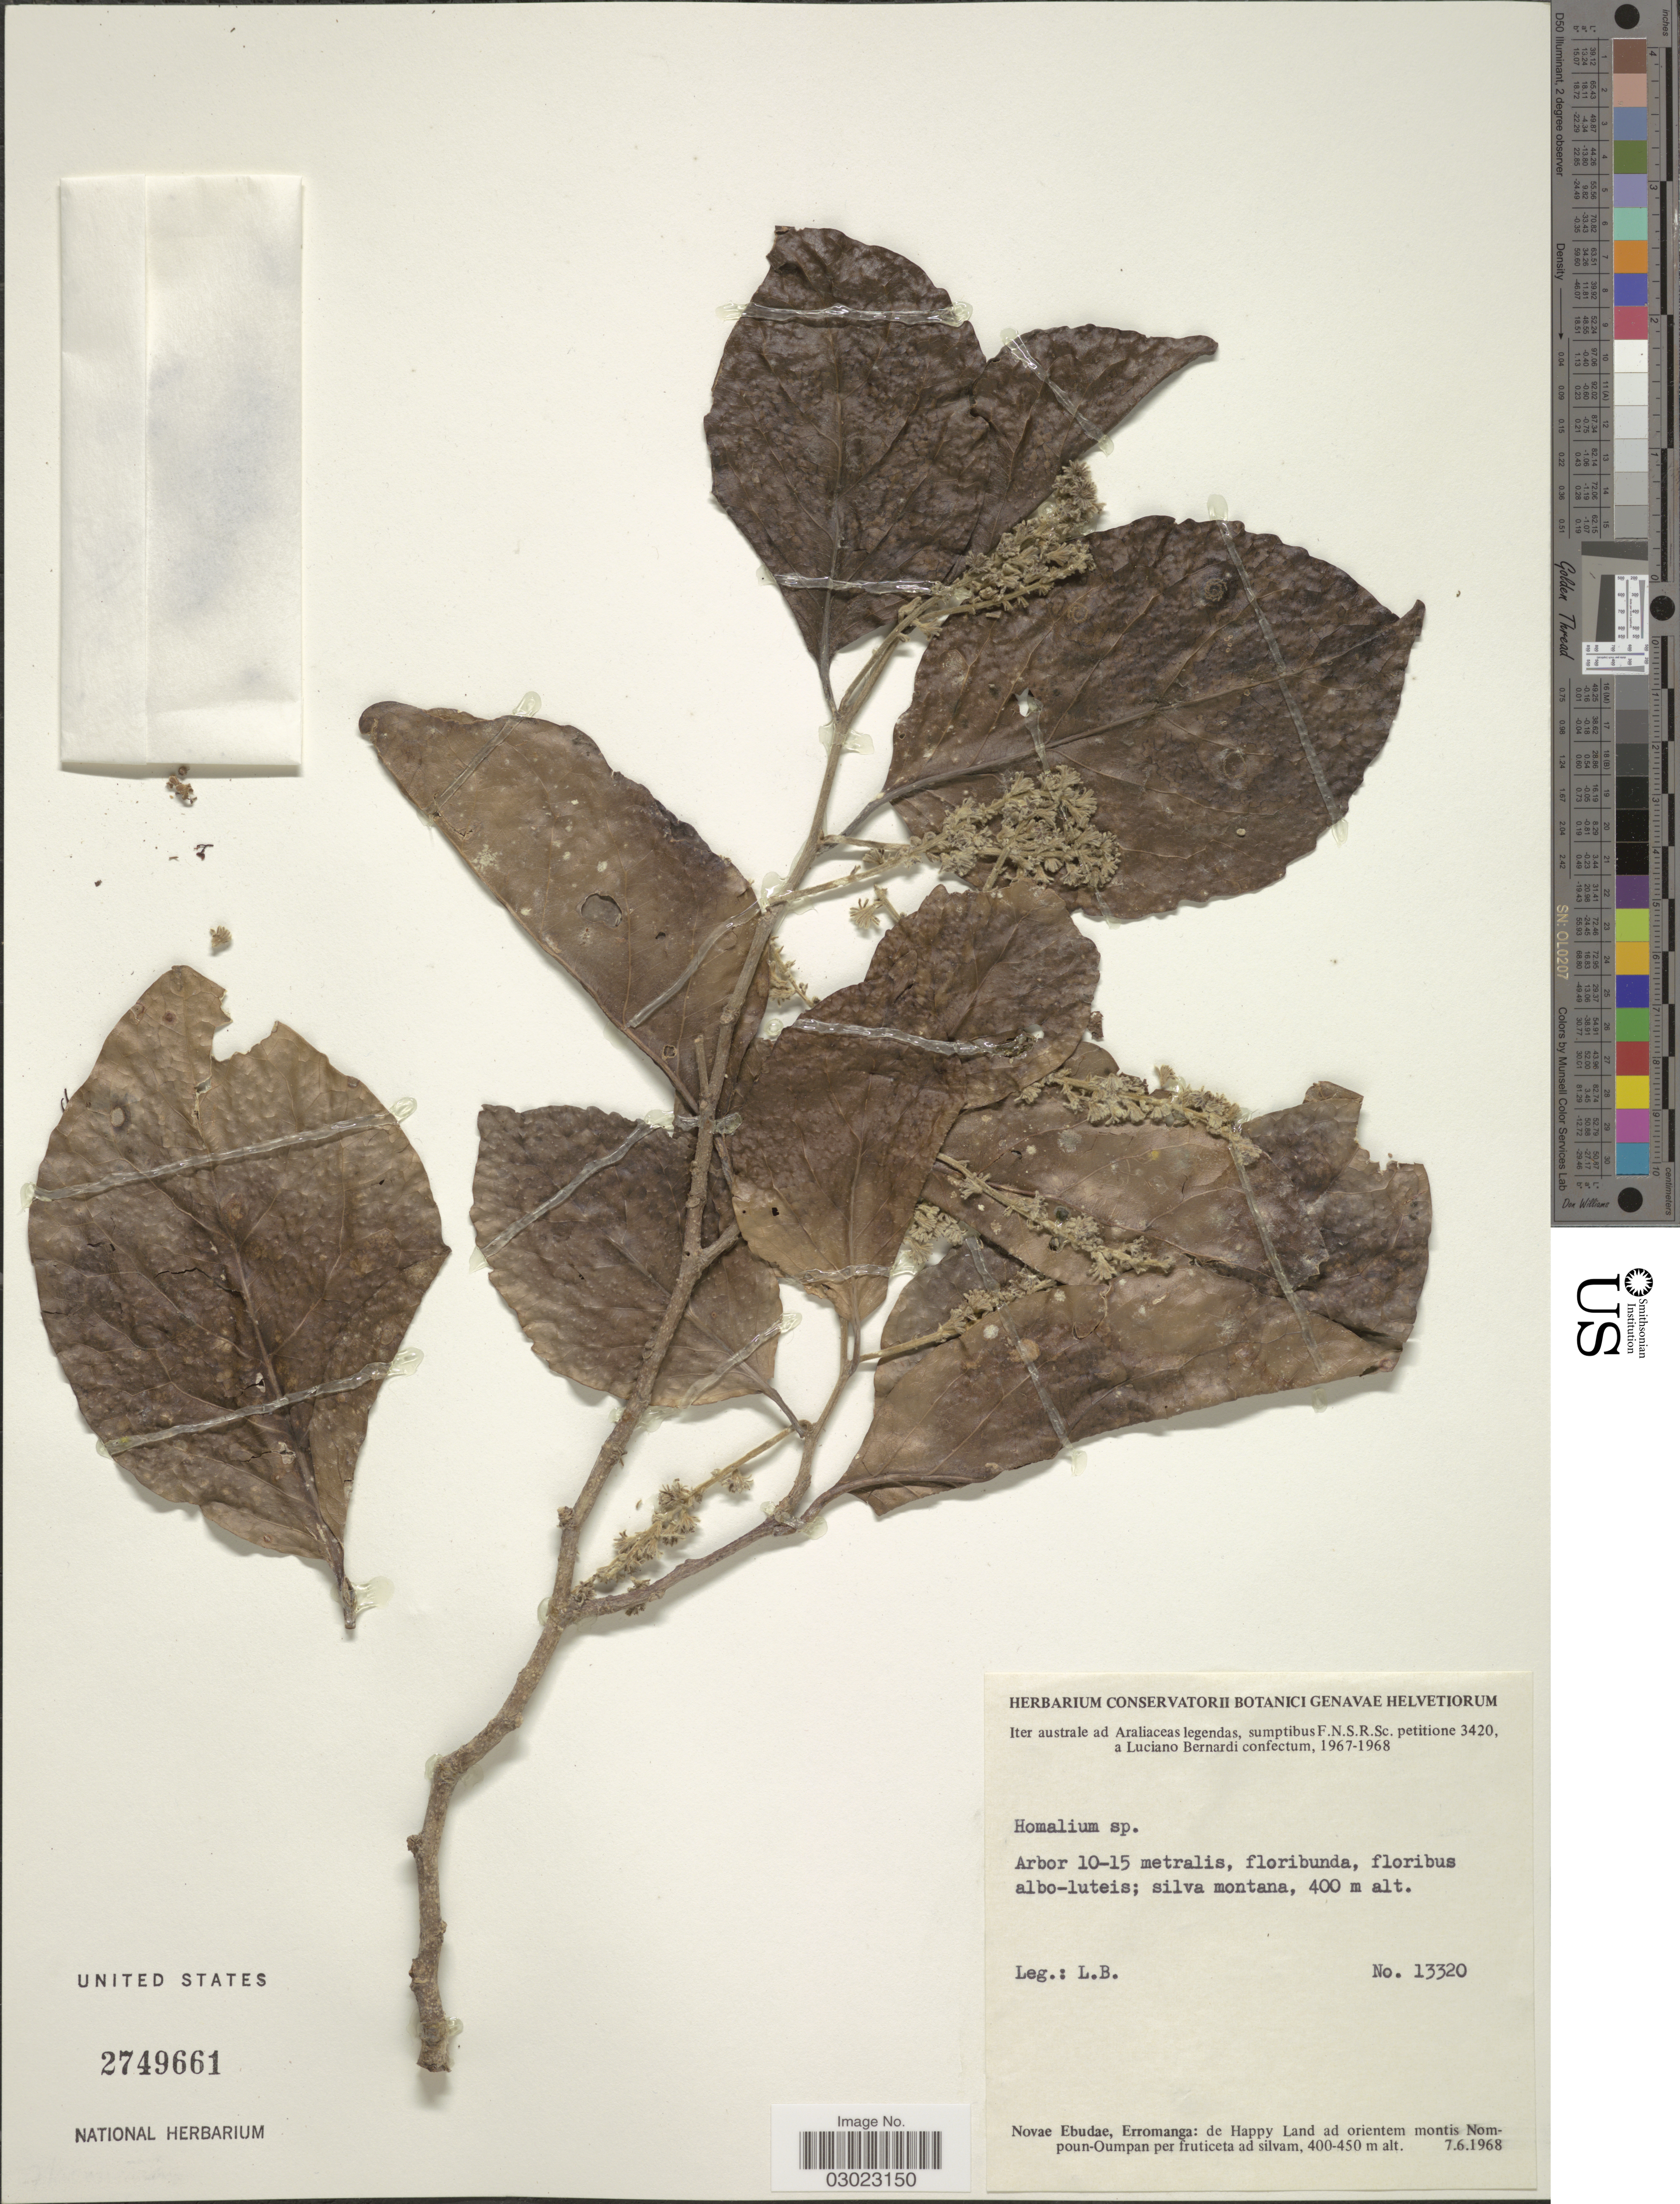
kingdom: Plantae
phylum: Tracheophyta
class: Magnoliopsida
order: Malpighiales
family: Salicaceae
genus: Homalium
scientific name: Homalium sp.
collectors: L. Bernardi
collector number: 13320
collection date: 1968-06-07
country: Vanuatu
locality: Iter australe ad Araliaceas legendas [unsure placement] Novae Ebudae, Erromanga: de Happy Island ad orientem montis Nompoun-Oumpan per fruticeta ad silvam.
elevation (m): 400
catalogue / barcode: US 2749661